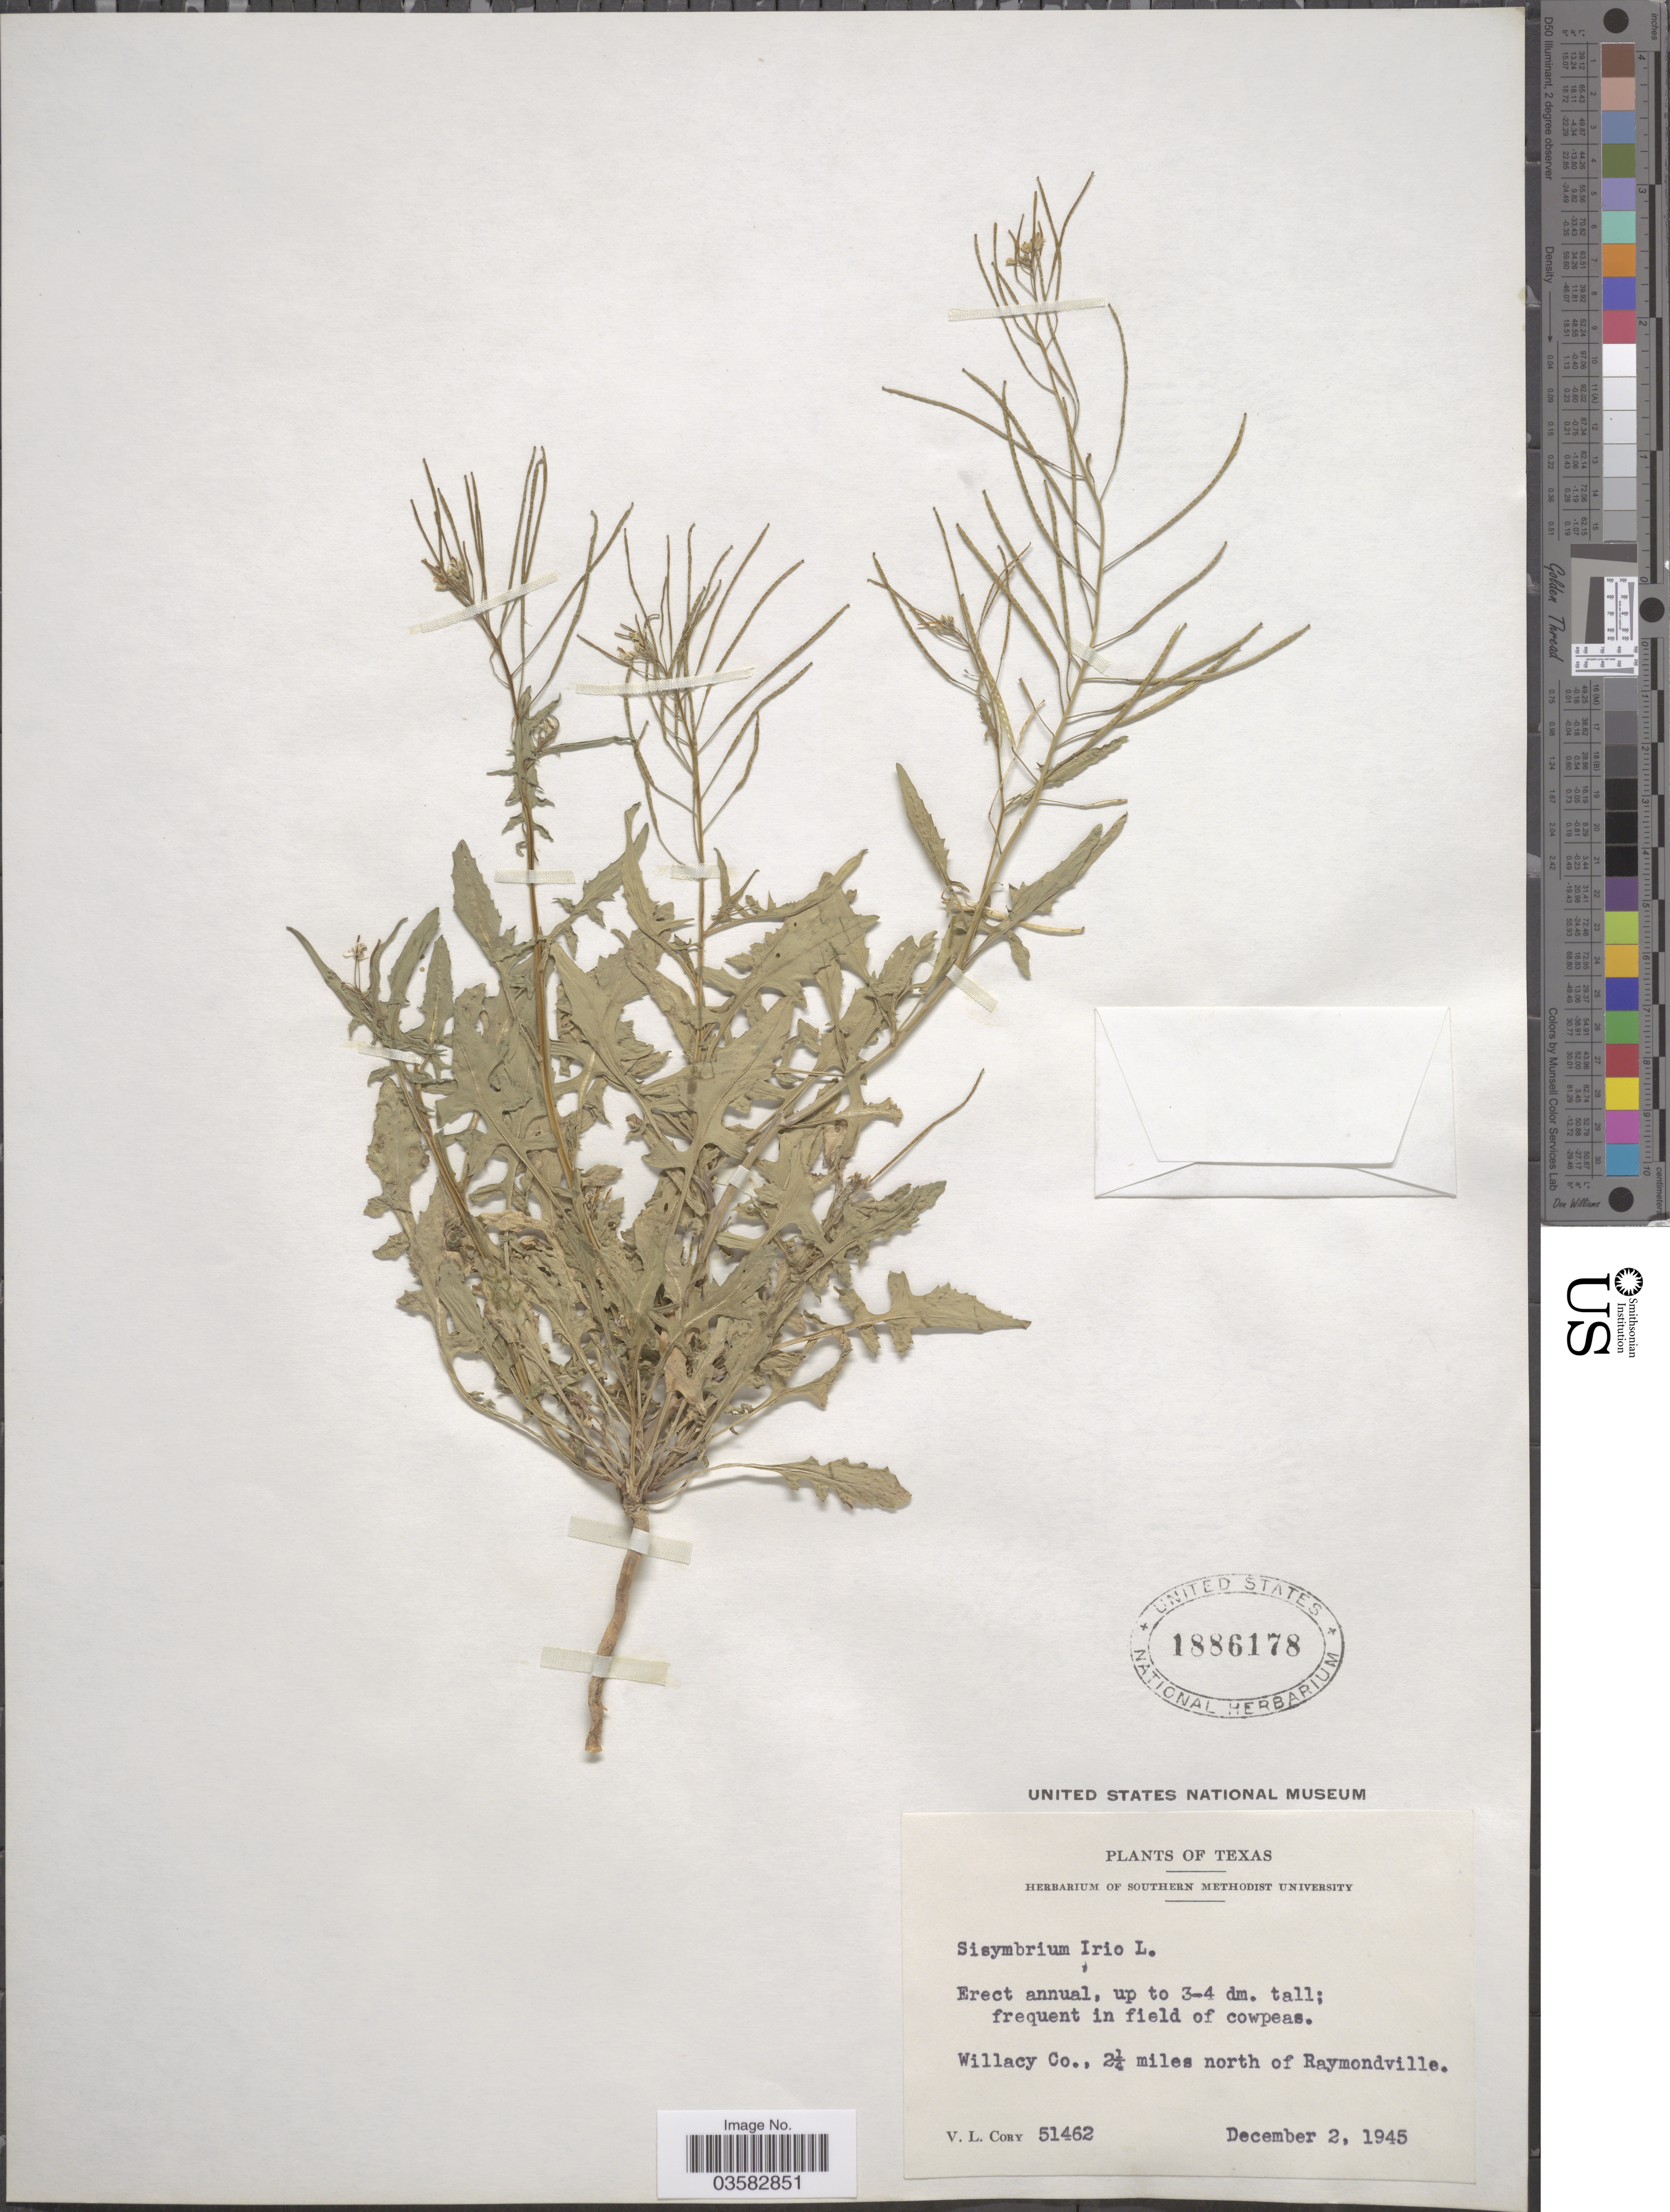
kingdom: Plantae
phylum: Tracheophyta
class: Magnoliopsida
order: Brassicales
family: Brassicaceae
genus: Sisymbrium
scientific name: Sisymbrium irio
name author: L.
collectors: V. Cory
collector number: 51462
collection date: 1945-12-02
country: United States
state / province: Texas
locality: Willacy Co., 2¼ miles north of Raymondville.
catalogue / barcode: US 1886178